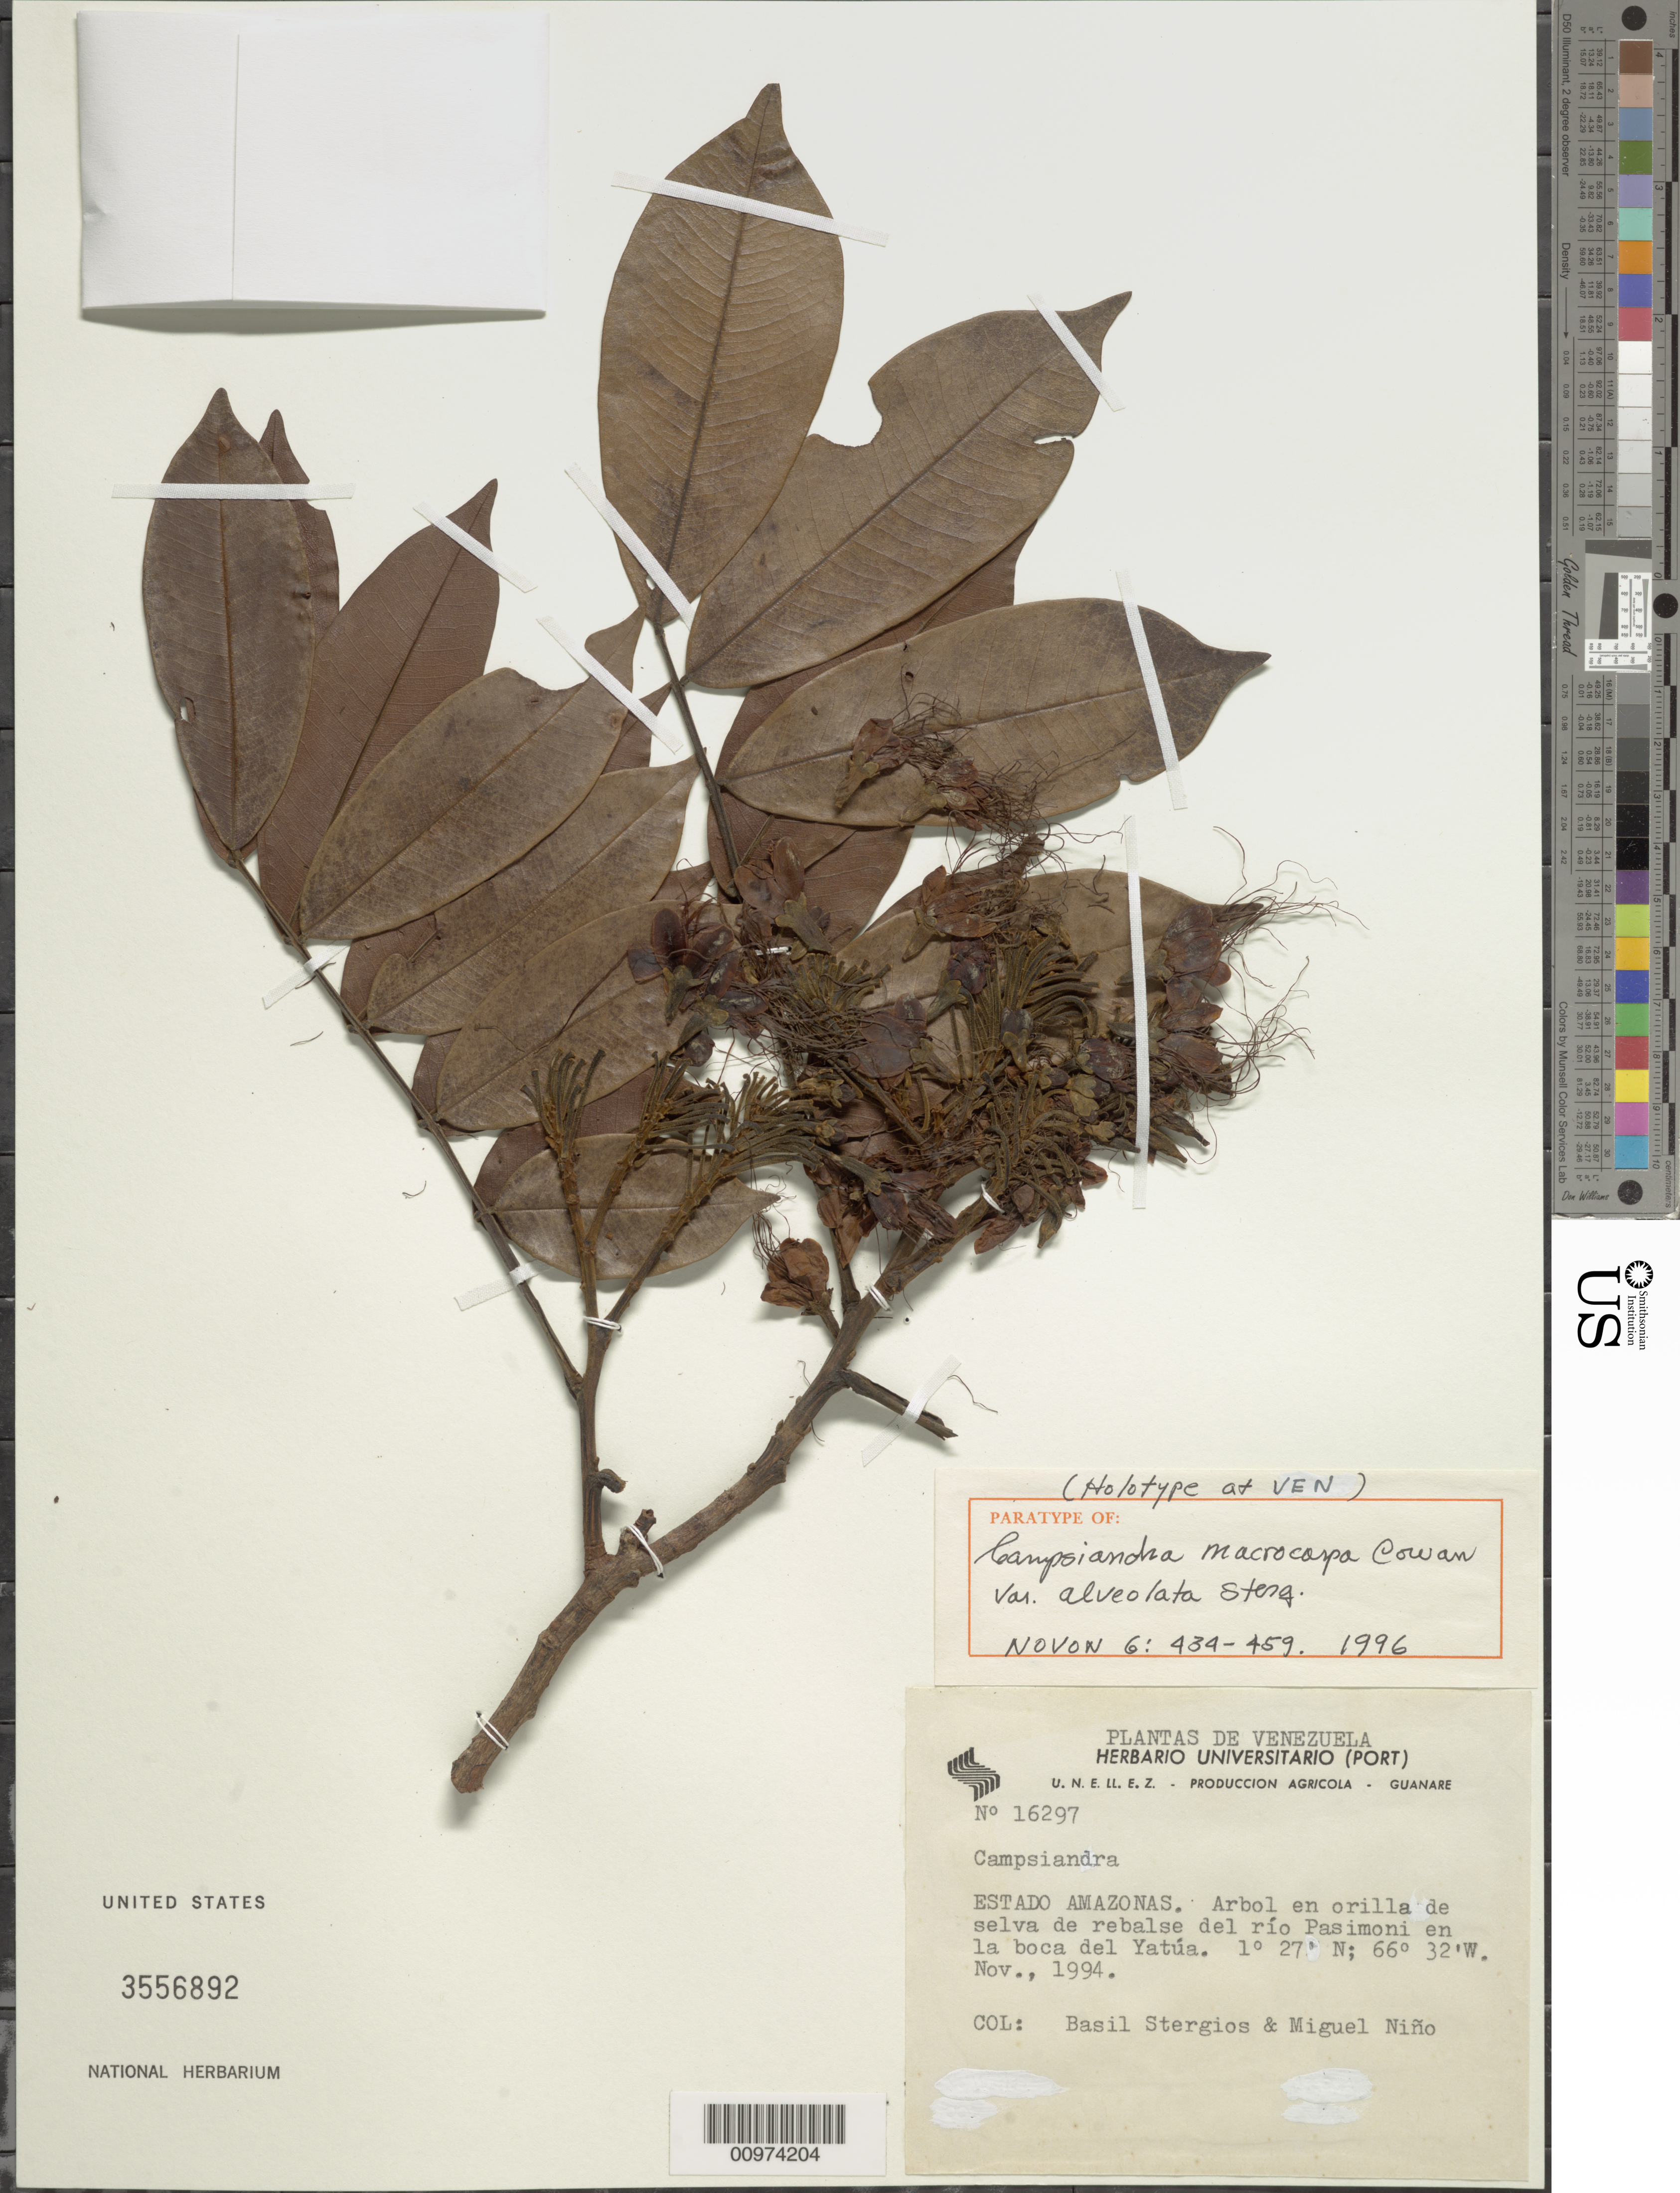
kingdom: Plantae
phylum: Tracheophyta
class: Magnoliopsida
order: Fabales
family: Fabaceae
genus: Campsiandra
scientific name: Campsiandra macrocarpa var. alveolata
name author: Stergios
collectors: B. G. Stergios & S. M. Niño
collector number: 16297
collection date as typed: Nov-94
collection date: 1994-11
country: Venezuela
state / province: Amazonas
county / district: Río Negro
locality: Río Pasimoni-Boca del Río Yatua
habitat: Orilla de selva de rebalse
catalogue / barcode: US 3556892